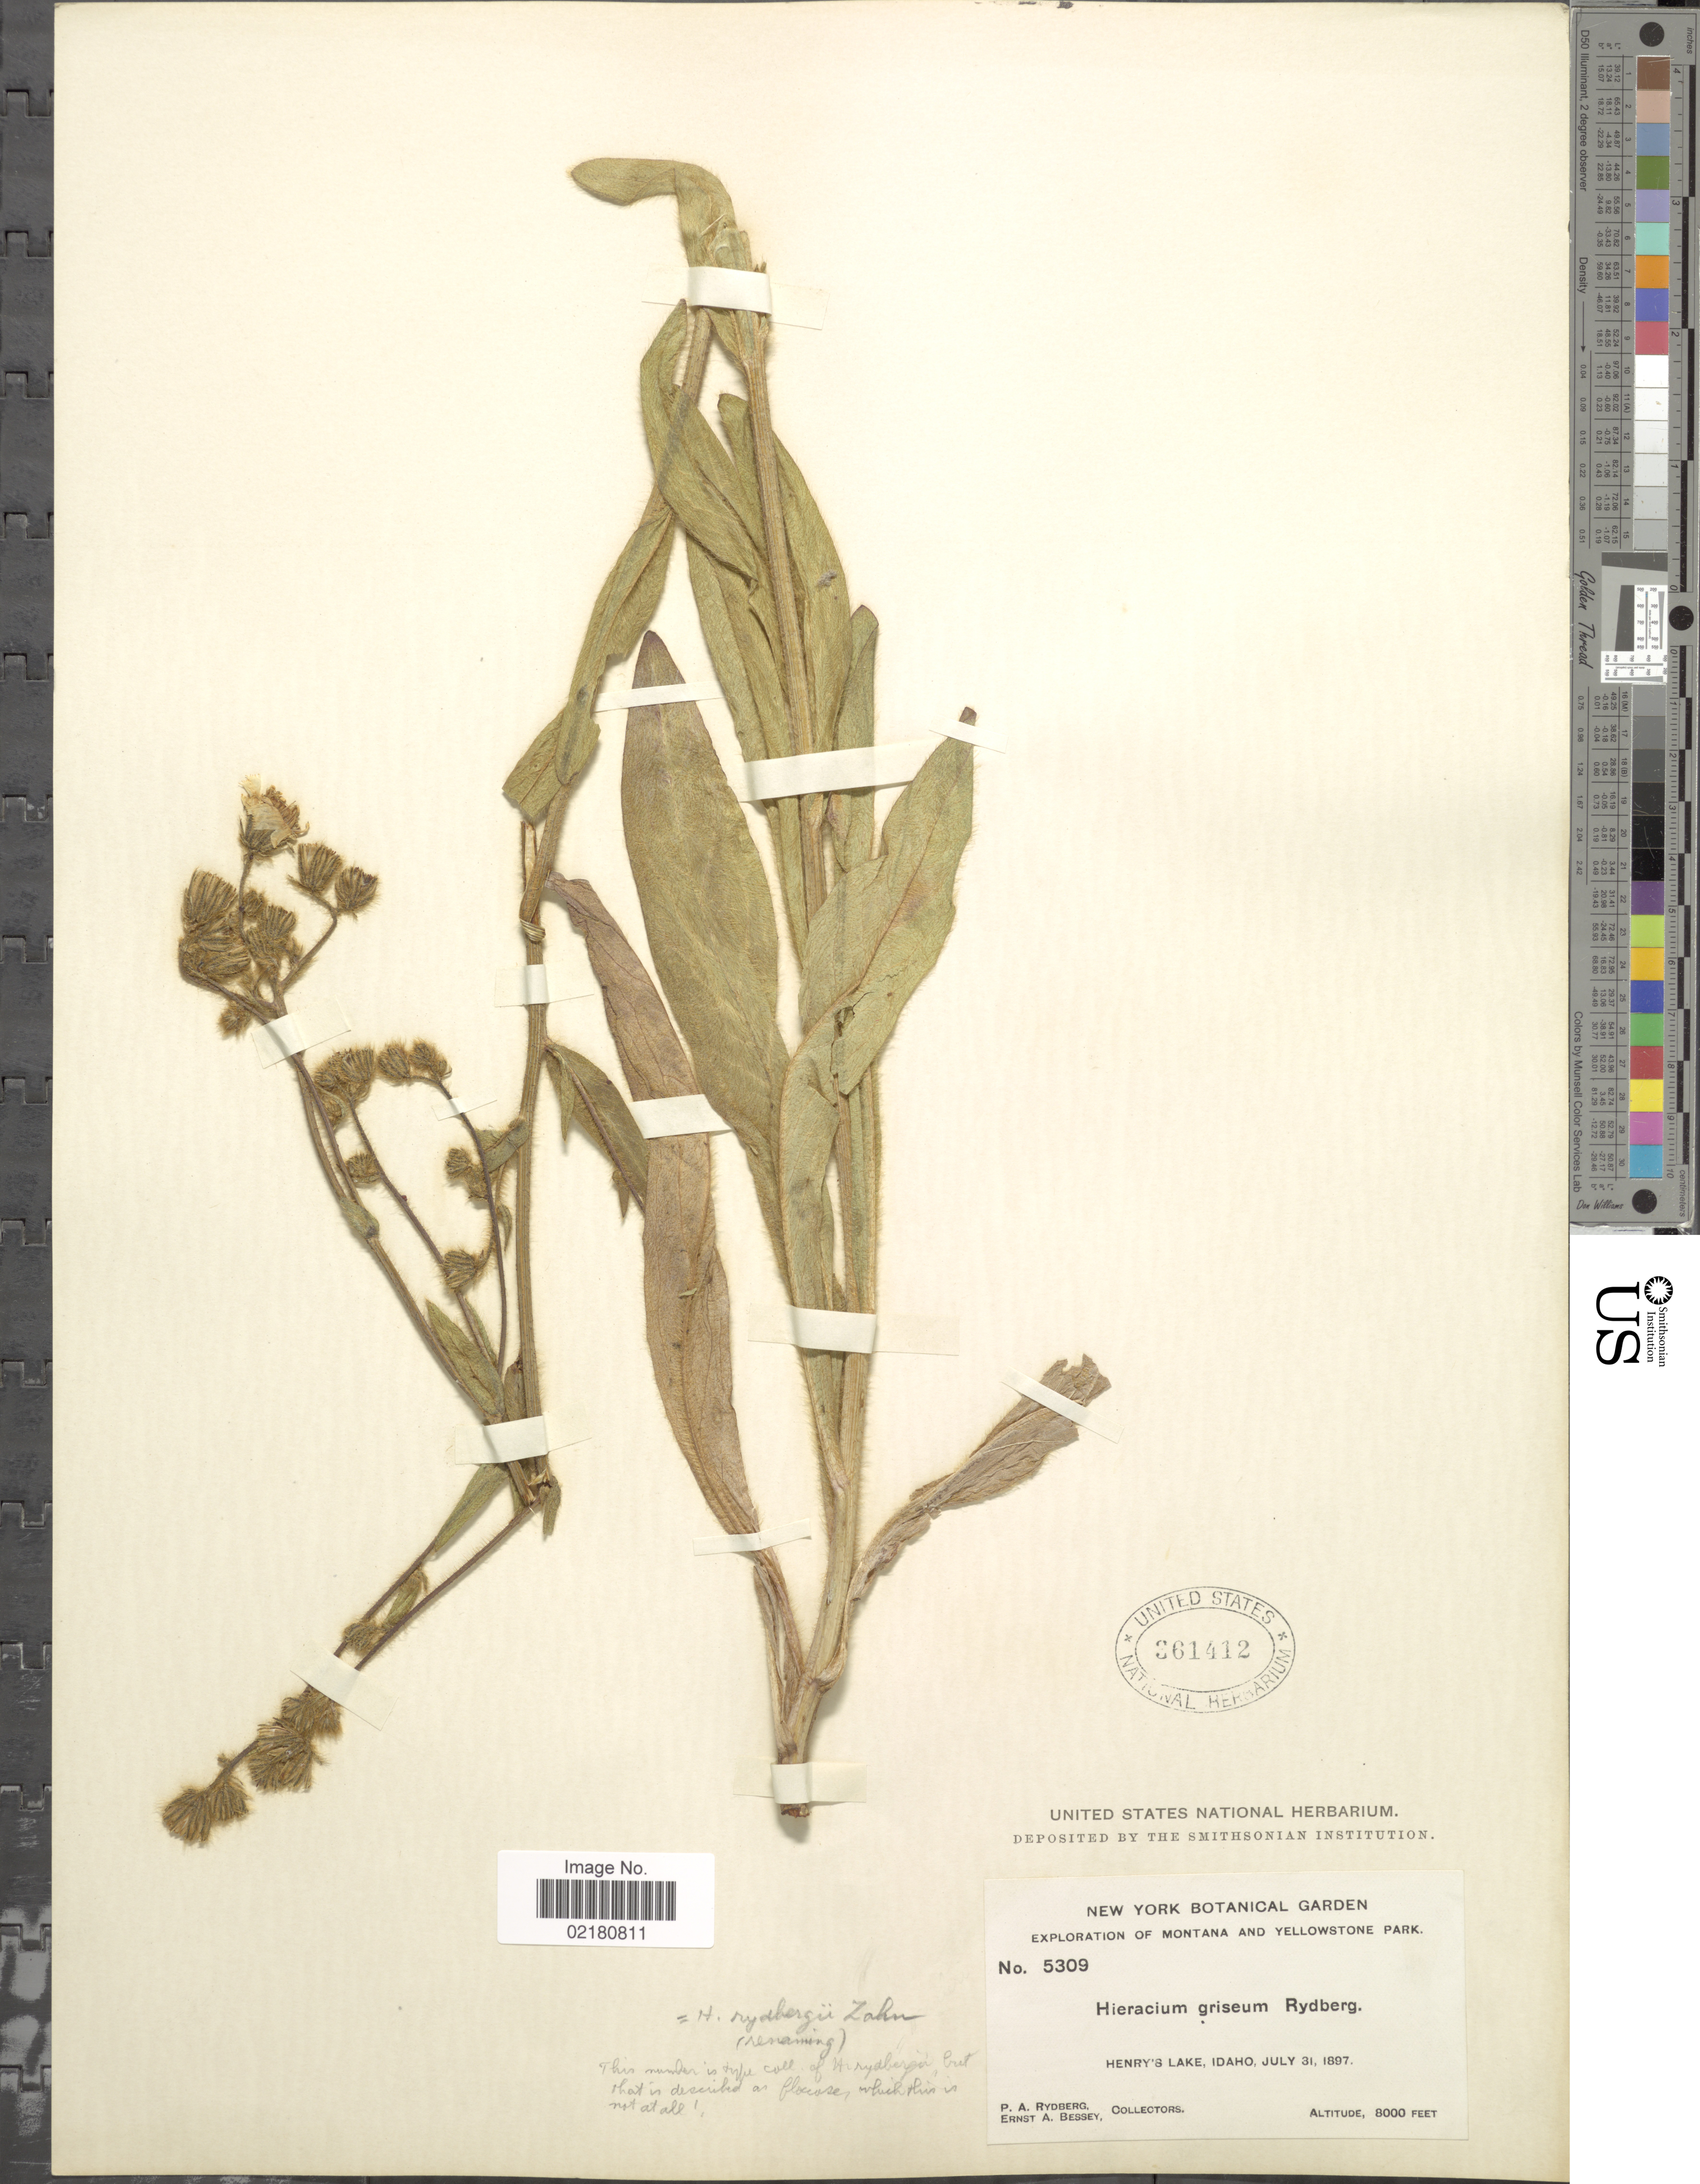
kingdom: Plantae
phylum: Tracheophyta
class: Magnoliopsida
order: Asterales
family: Asteraceae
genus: Hieracium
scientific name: Hieracium rydbergii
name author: Zahn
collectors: E. A. Bessey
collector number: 5309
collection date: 1897-07-31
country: United States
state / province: Idaho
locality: Montana and yellowstone Park, Henry Lake, Idaho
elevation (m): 2438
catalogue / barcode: US 361412